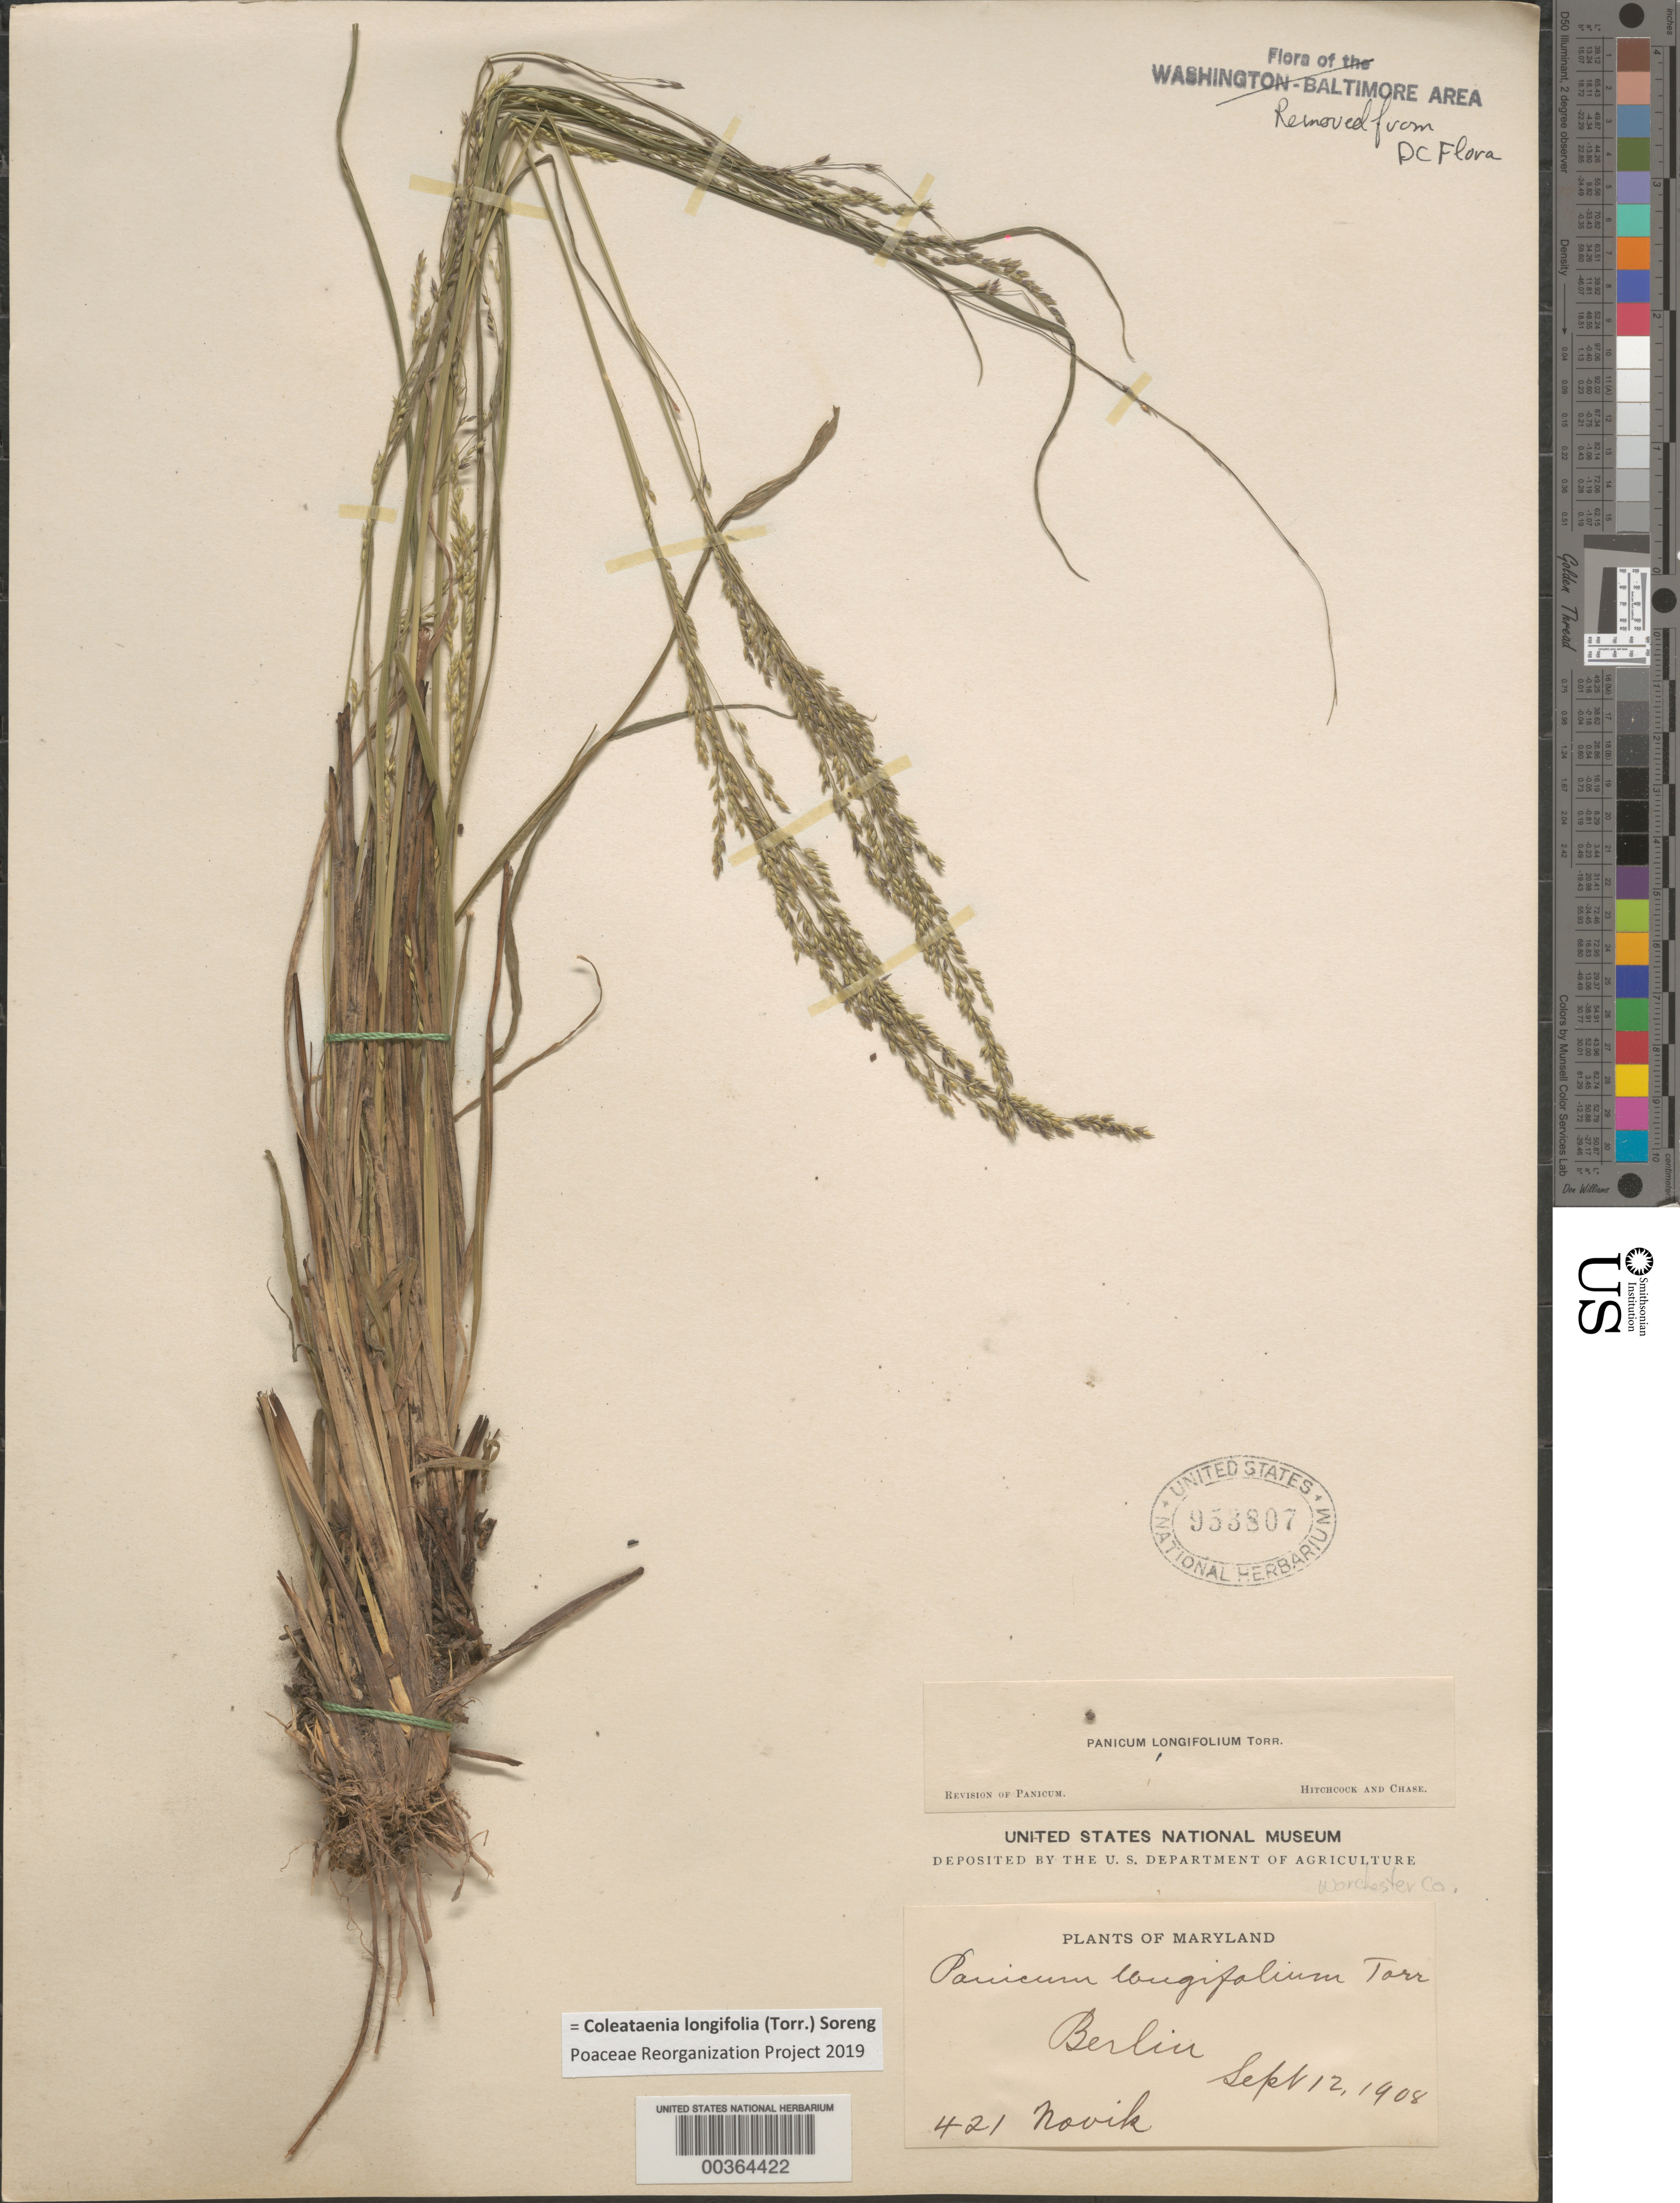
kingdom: Plantae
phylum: Tracheophyta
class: Liliopsida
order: Poales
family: Poaceae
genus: Panicum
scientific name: Panicum longifolium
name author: Torr.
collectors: -. Novik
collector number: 421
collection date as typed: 12 Sep 1908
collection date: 1908-09-12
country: United States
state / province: Maryland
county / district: Worcester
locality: Berlin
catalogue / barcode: US 953807